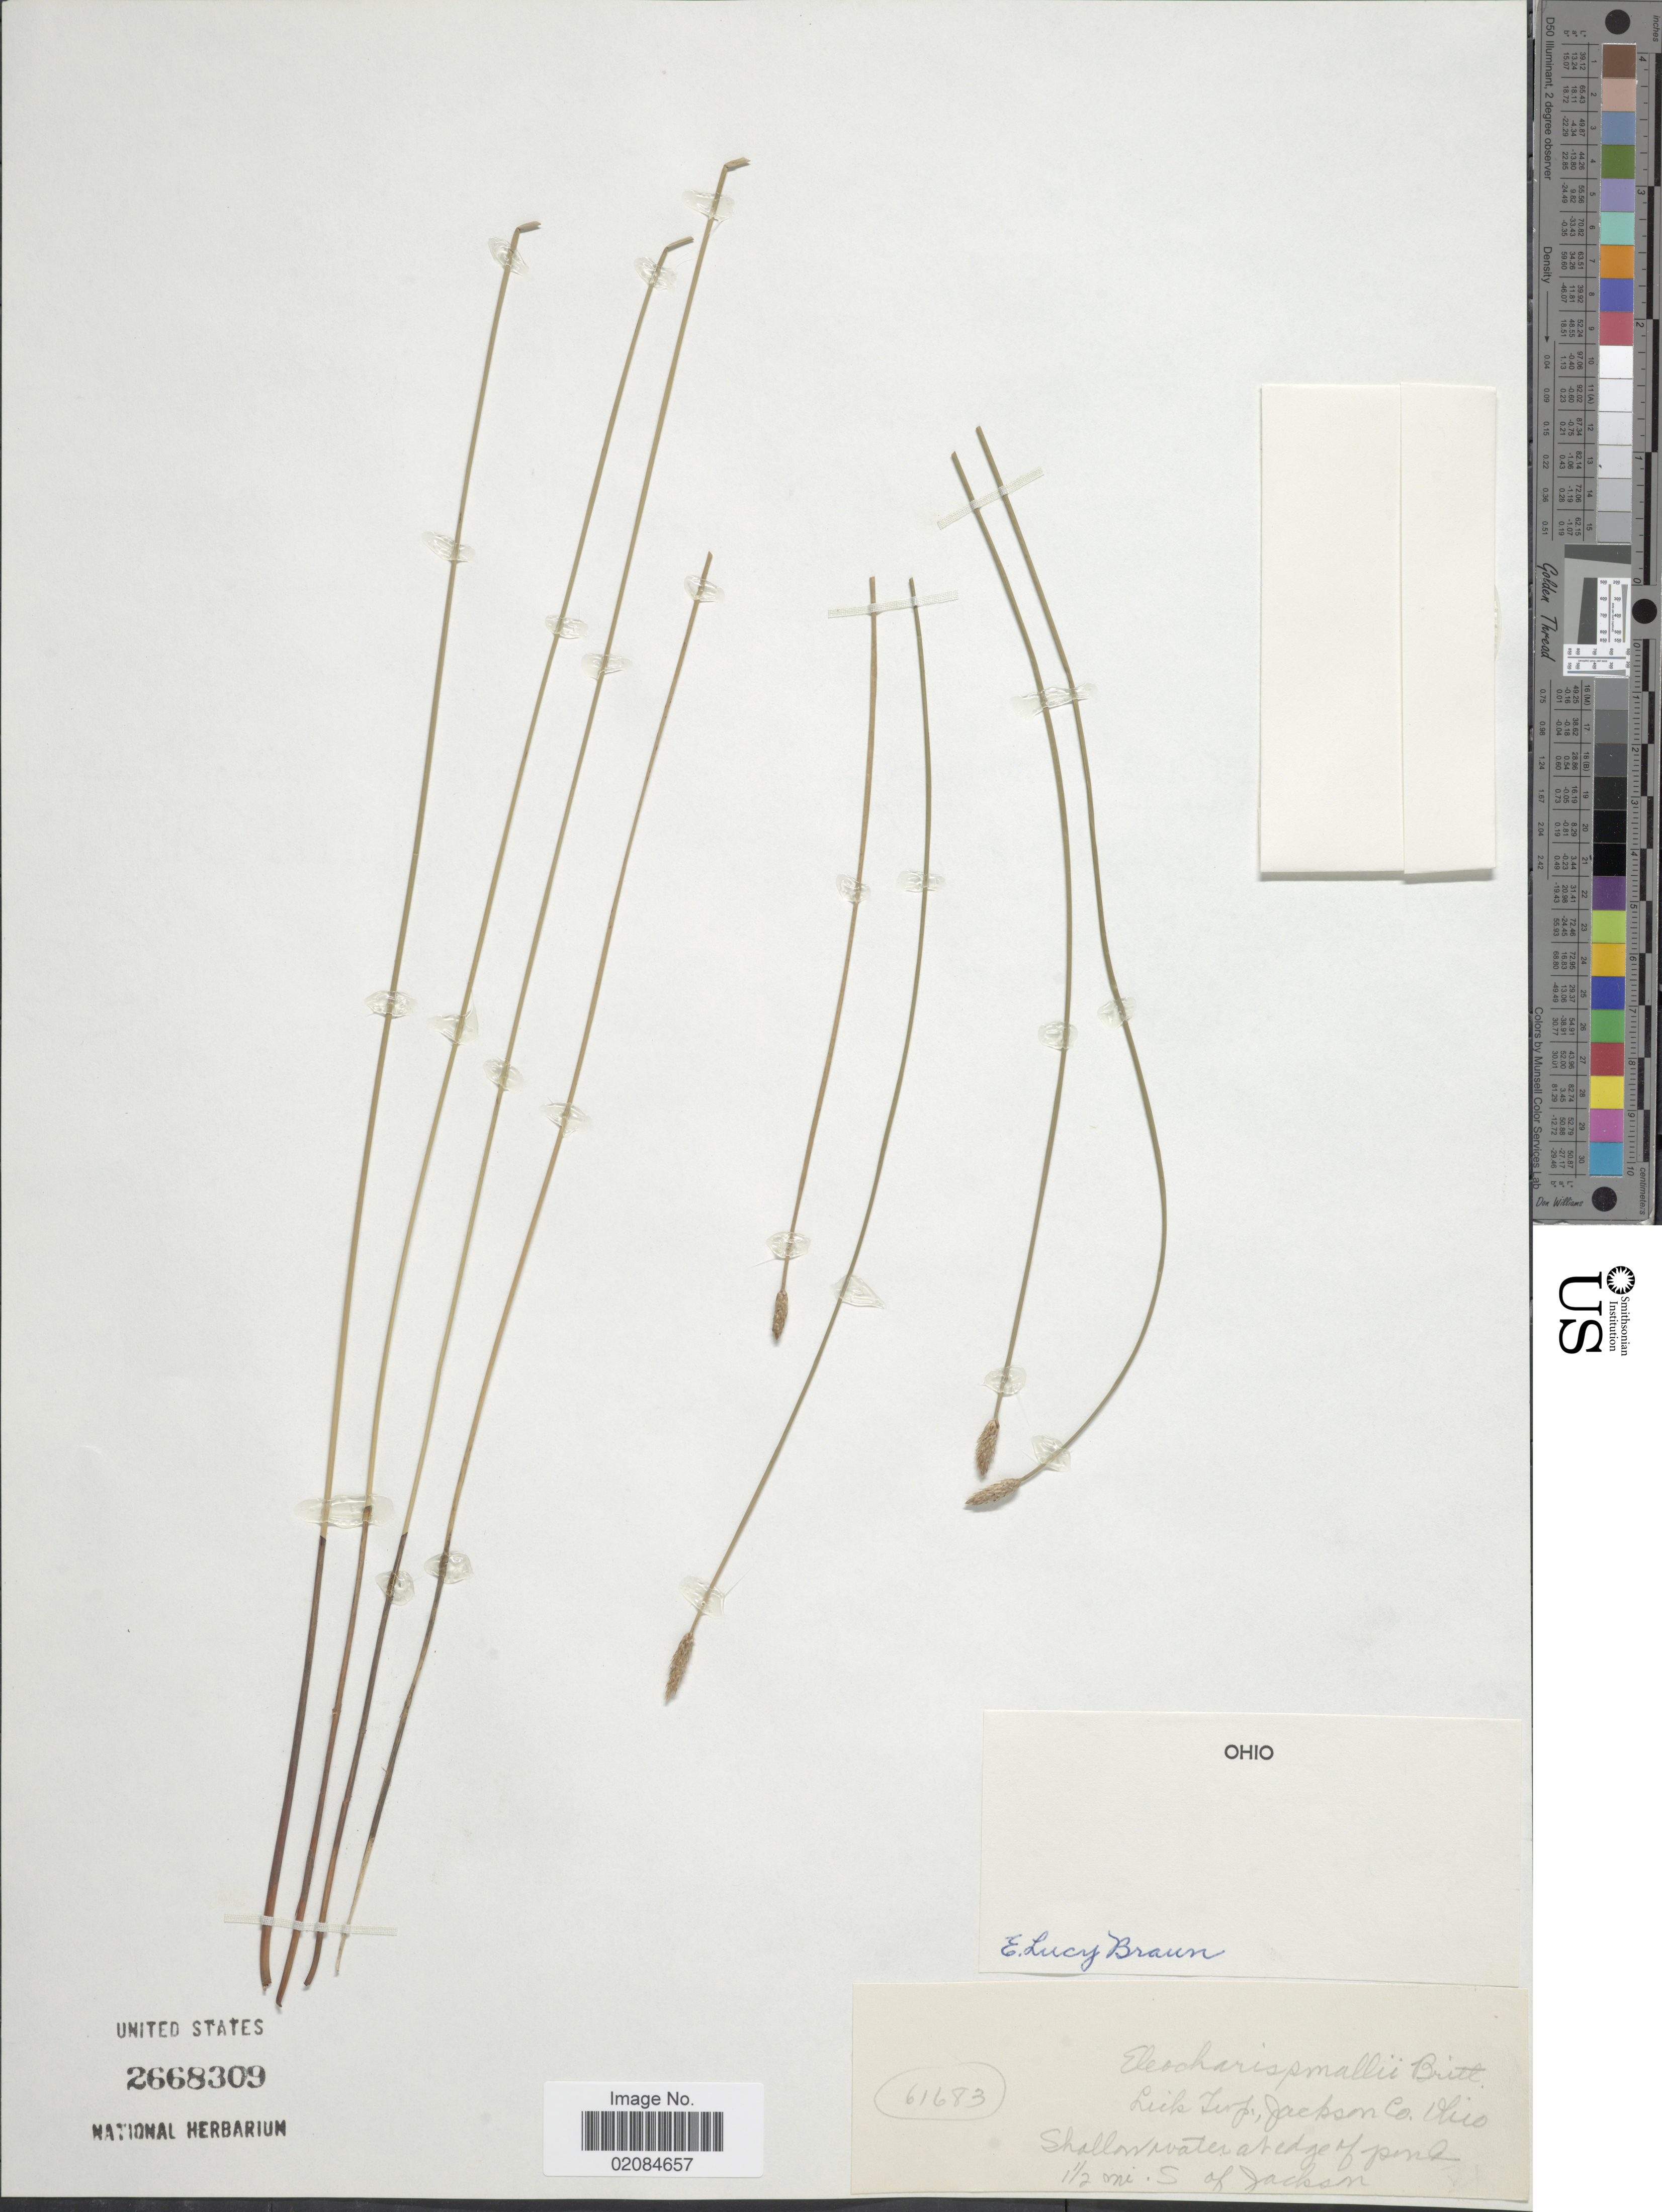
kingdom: Plantae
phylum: Tracheophyta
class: Liliopsida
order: Poales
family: Cyperaceae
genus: Eleocharis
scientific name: Eleocharis palustris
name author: (L.) Roem. & Schult.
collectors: E. L. Braun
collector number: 61683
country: United States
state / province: Ohio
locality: Lick twp, Jackson Co. Shallow water ar edge of pond 1 1/2 mi. S of Jackson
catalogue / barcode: US 2668309